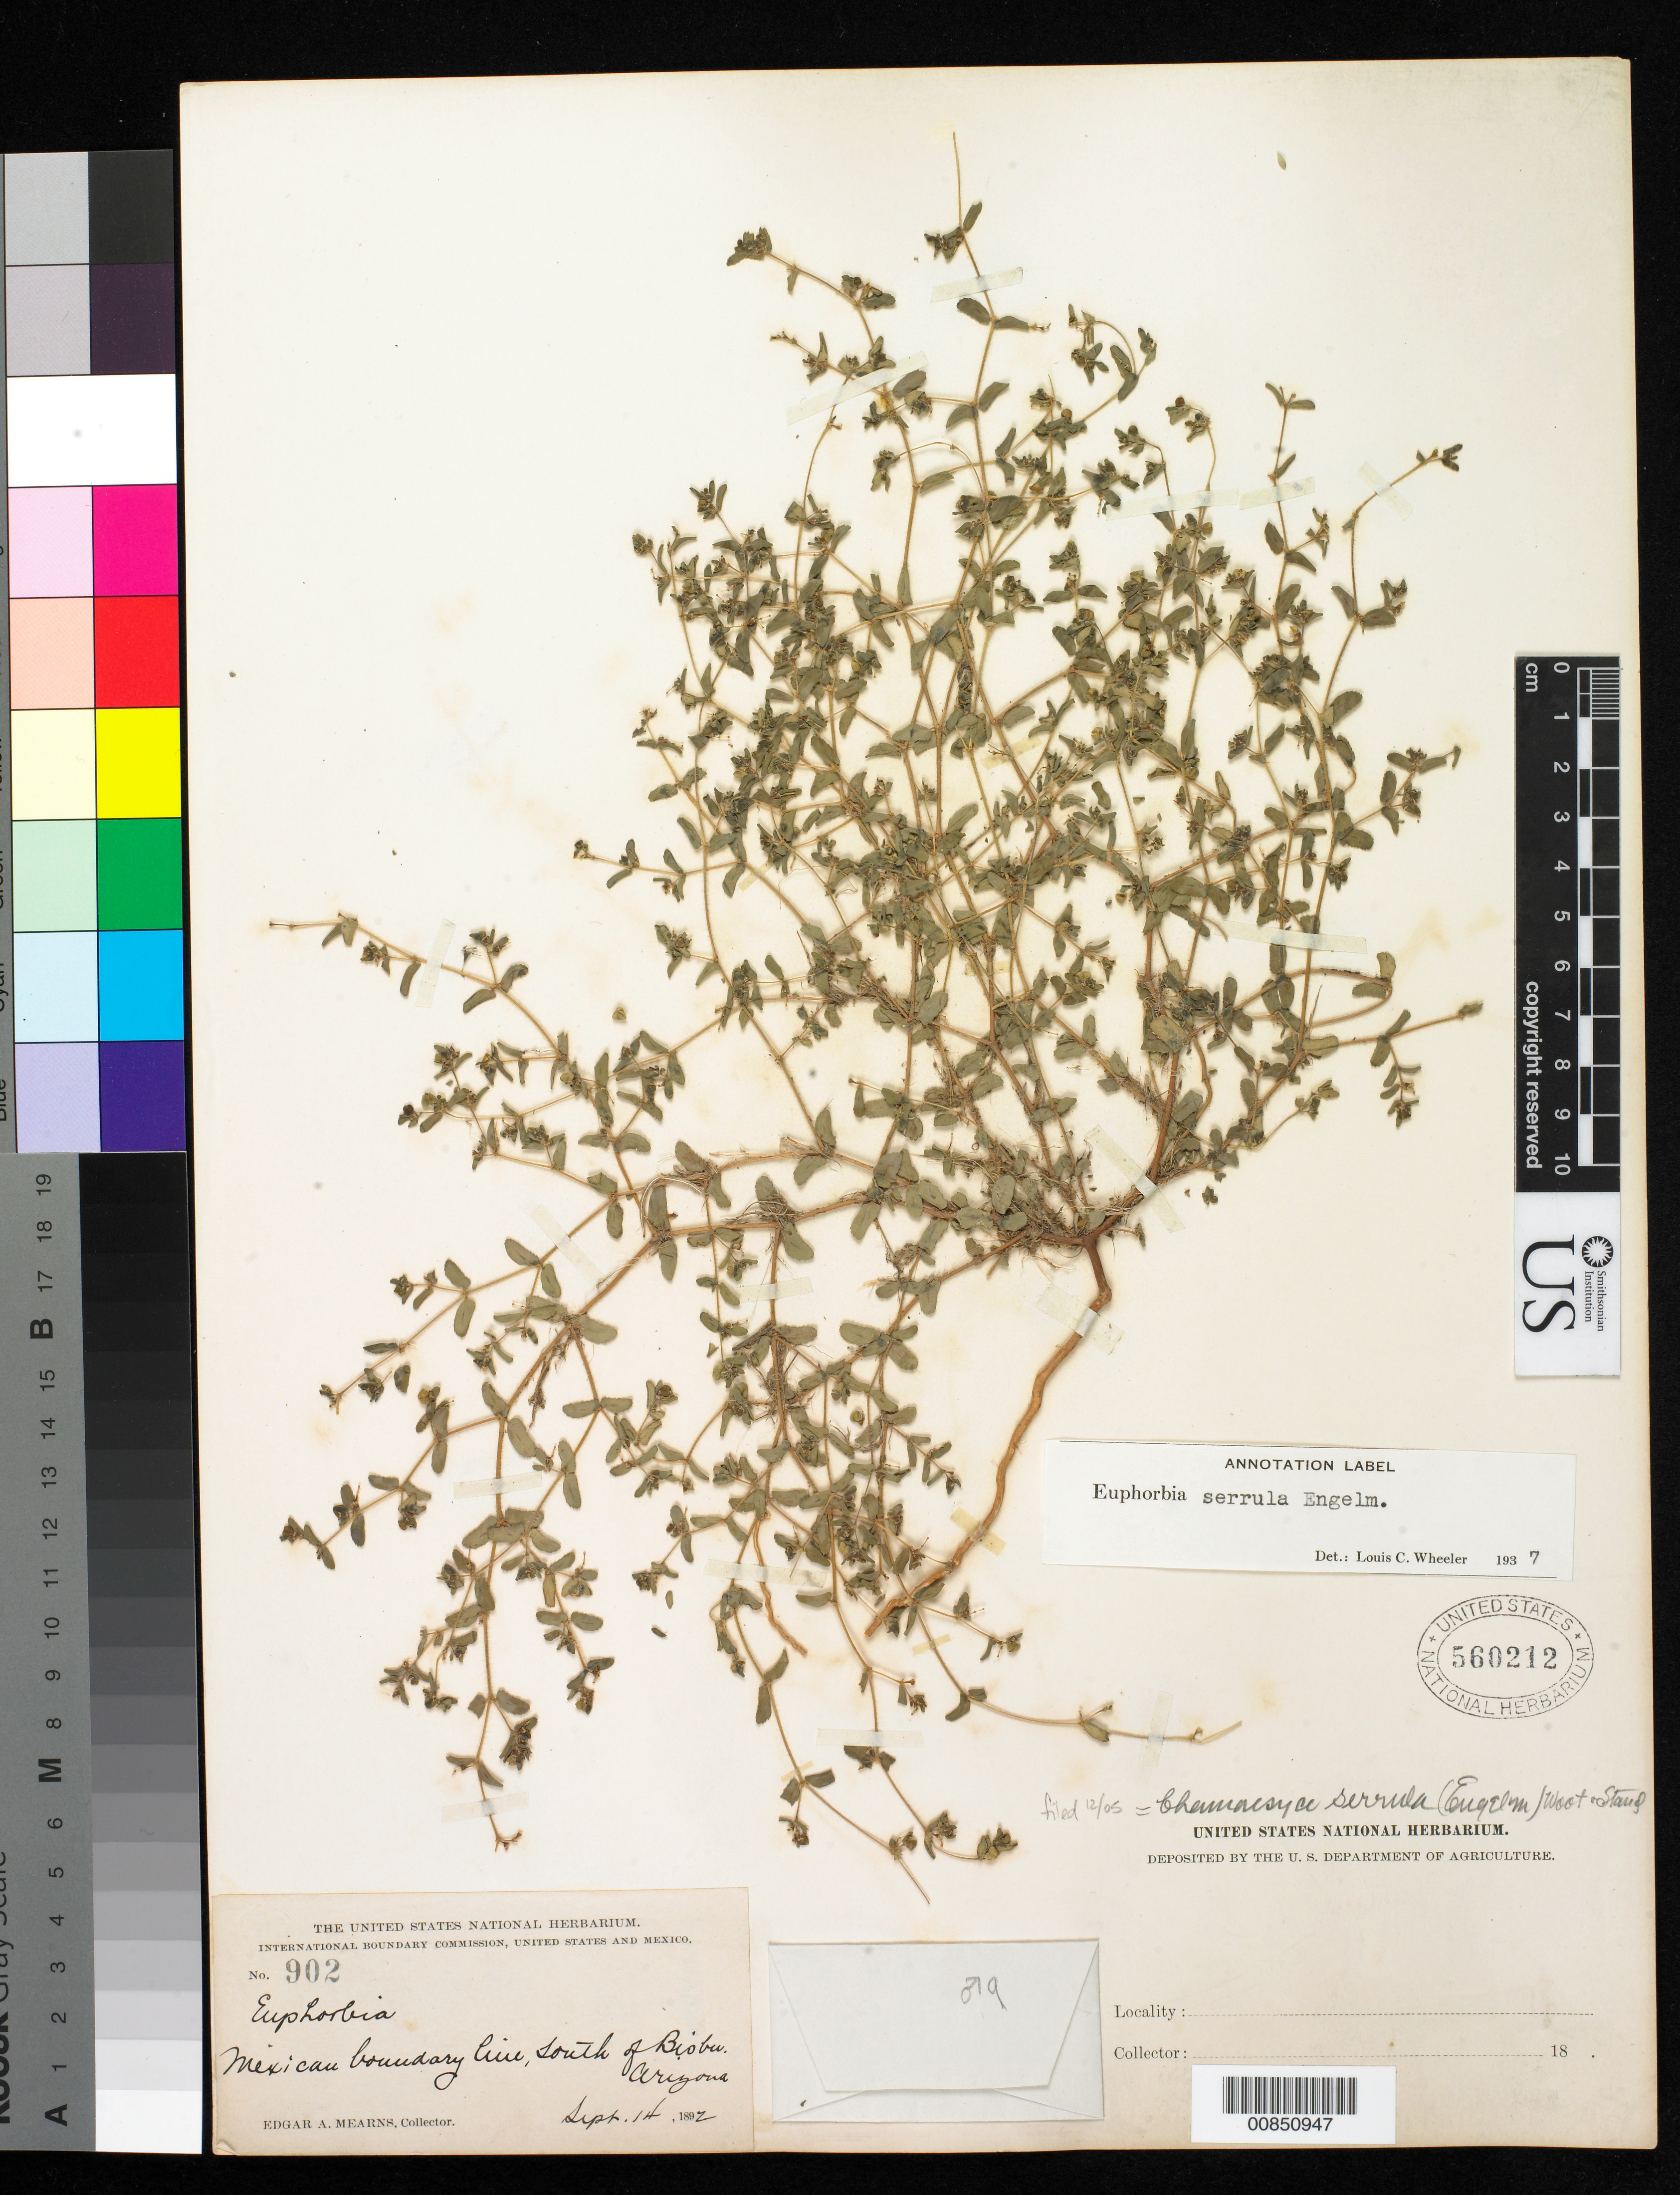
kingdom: Plantae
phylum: Tracheophyta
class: Magnoliopsida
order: Malpighiales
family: Euphorbiaceae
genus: Euphorbia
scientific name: Euphorbia serrula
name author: Engelm. in Emory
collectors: E. A. Mearns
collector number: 902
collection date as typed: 14 Sep 1892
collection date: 1892-09-14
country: United States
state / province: Arizona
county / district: Cochise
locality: Mexican Boundary Line, S of Bisbee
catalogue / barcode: US 560212